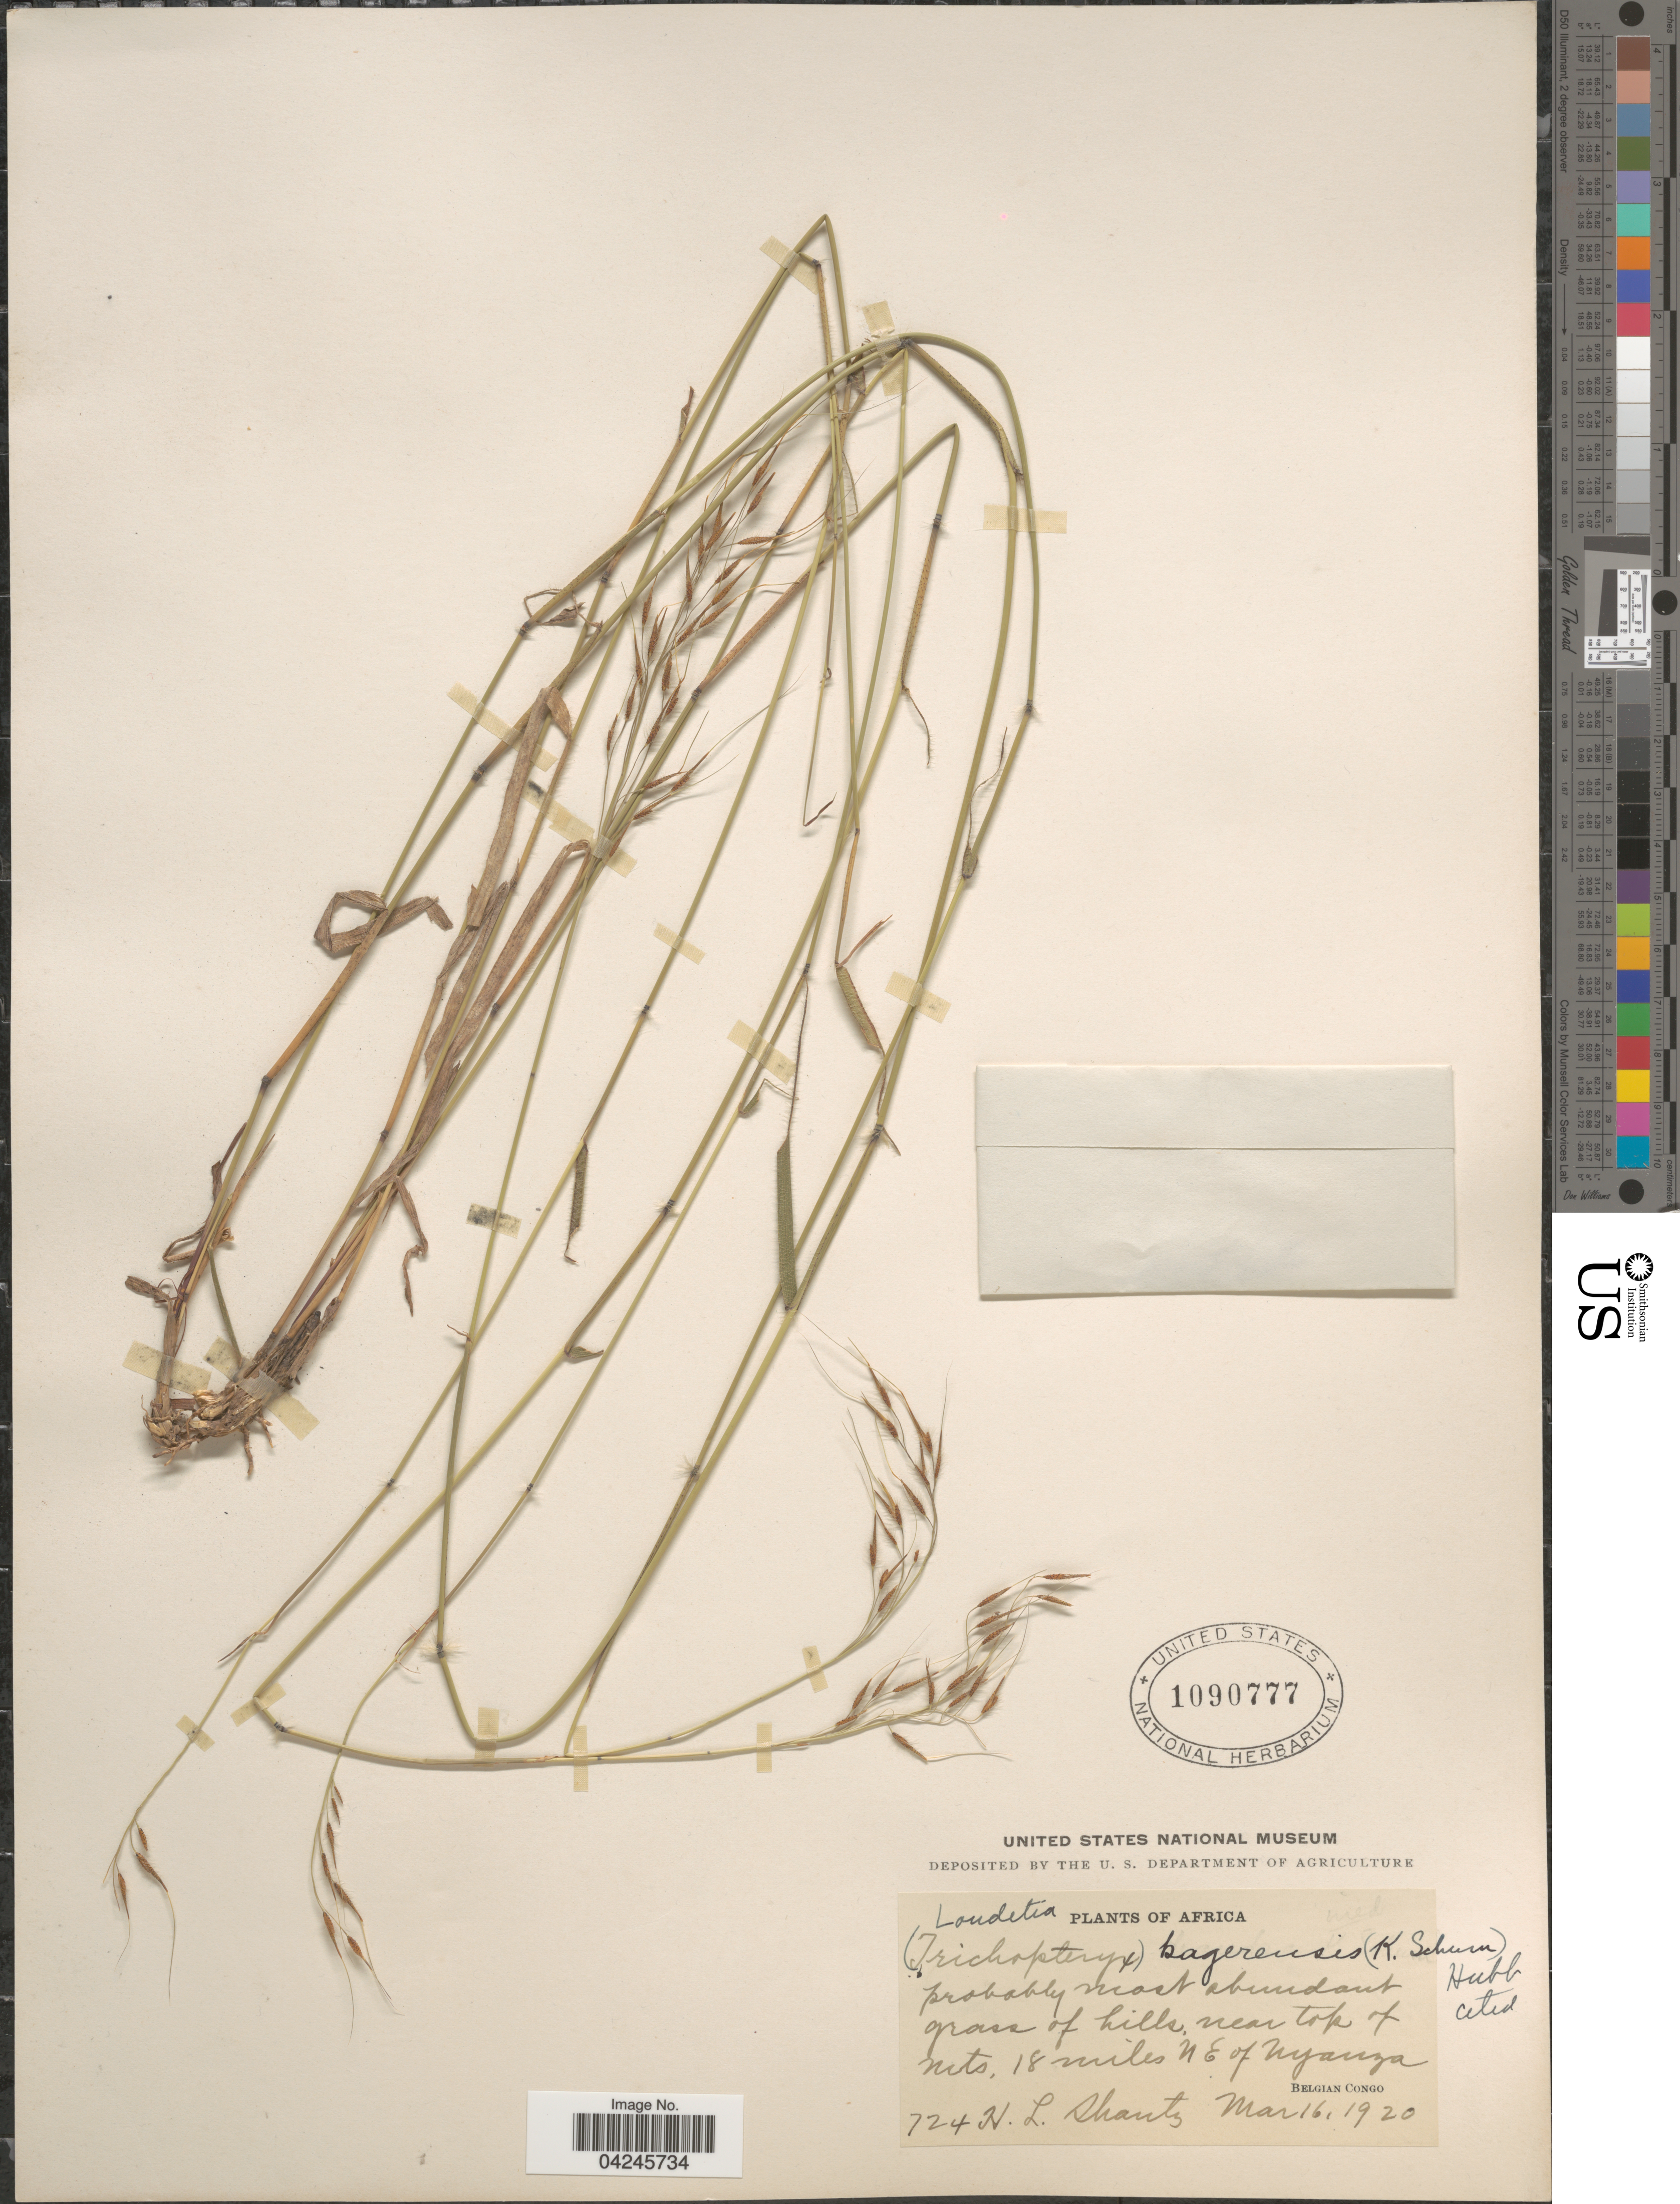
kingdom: Plantae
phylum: Tracheophyta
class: Liliopsida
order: Poales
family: Poaceae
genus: Loudetia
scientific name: Loudetia kagerensis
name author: (K. Schum.) Hutch.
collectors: H. Shantz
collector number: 724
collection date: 1920-03-16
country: Congo, Democratic Republic of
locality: Near top of mts, 18 miles NE of Nyanza. Belgian Congo.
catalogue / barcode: US 1090777